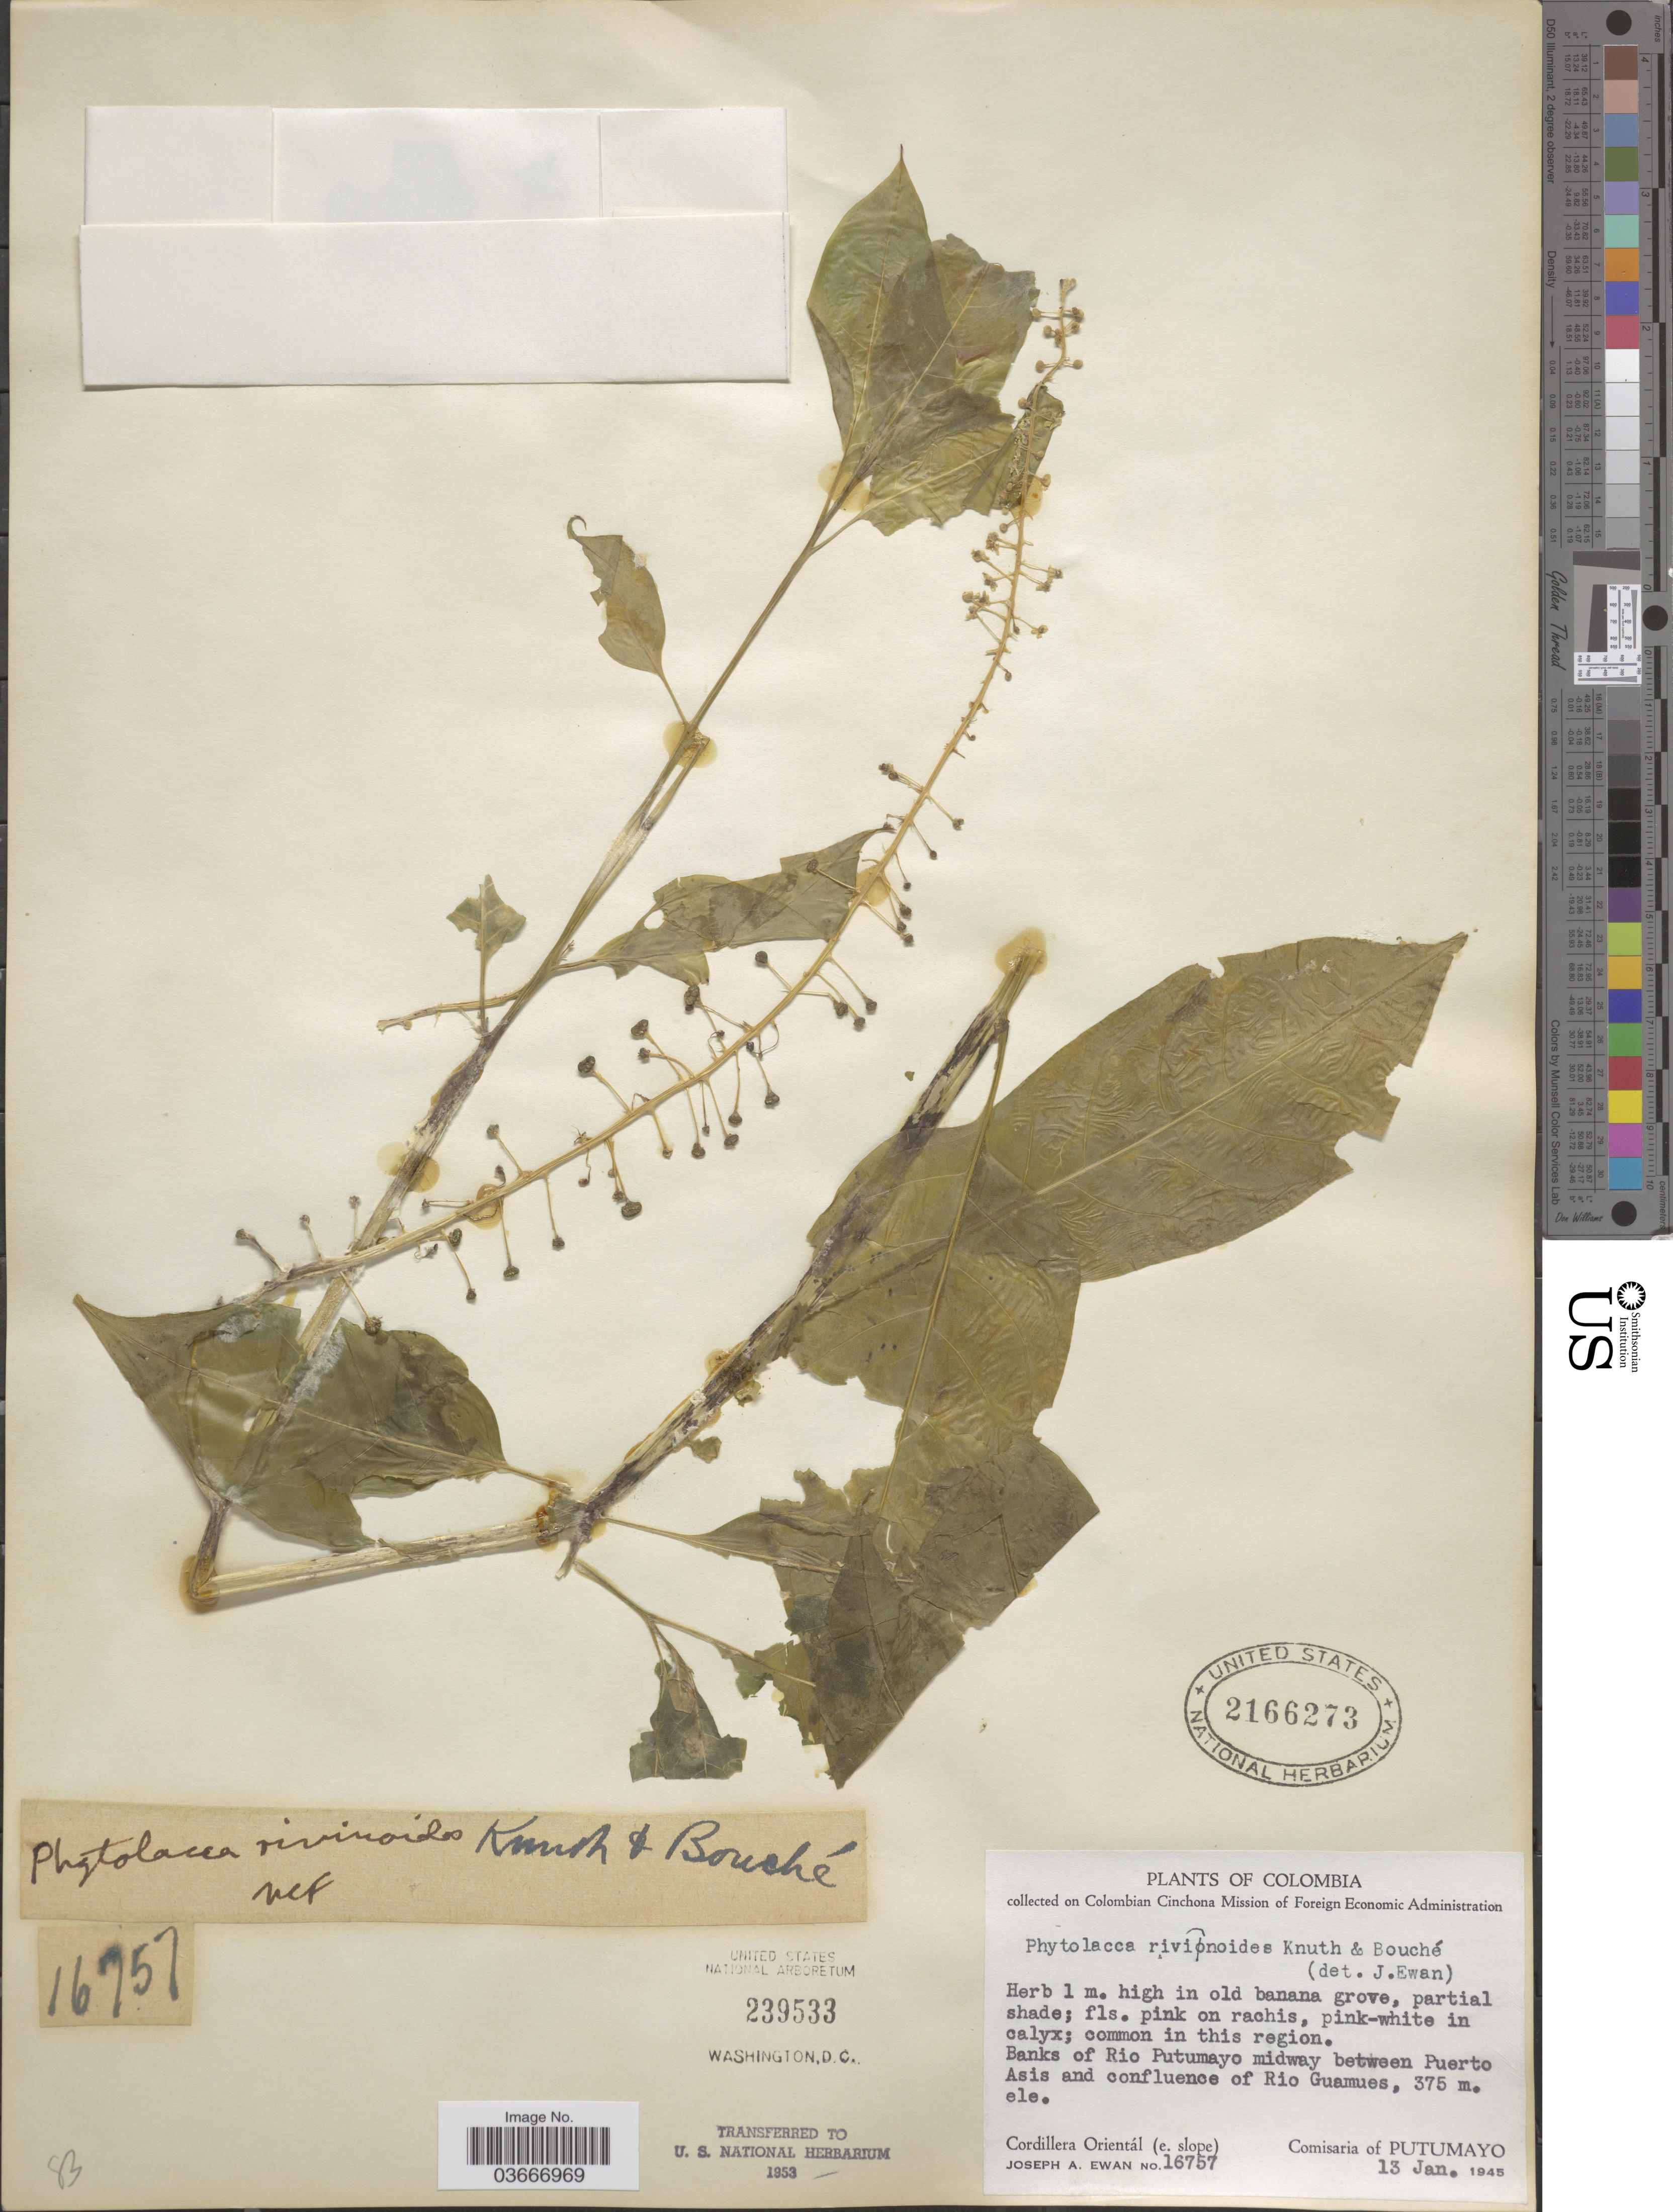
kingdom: Plantae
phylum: Tracheophyta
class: Magnoliopsida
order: Caryophyllales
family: Phytolaccaceae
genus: Phytolacca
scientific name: Phytolacca rivinoides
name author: Kunth & C.D. Bouché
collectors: J. A. Ewan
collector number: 16757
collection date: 1945-01-13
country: Colombia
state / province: Putumayo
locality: Banks of Rio Putumayo midway between Puerto Asis and confluence of Rio Guamues. Cordillera Orientál (e. slope). Comisaria of Putumayo.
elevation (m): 375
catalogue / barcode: US 2166273